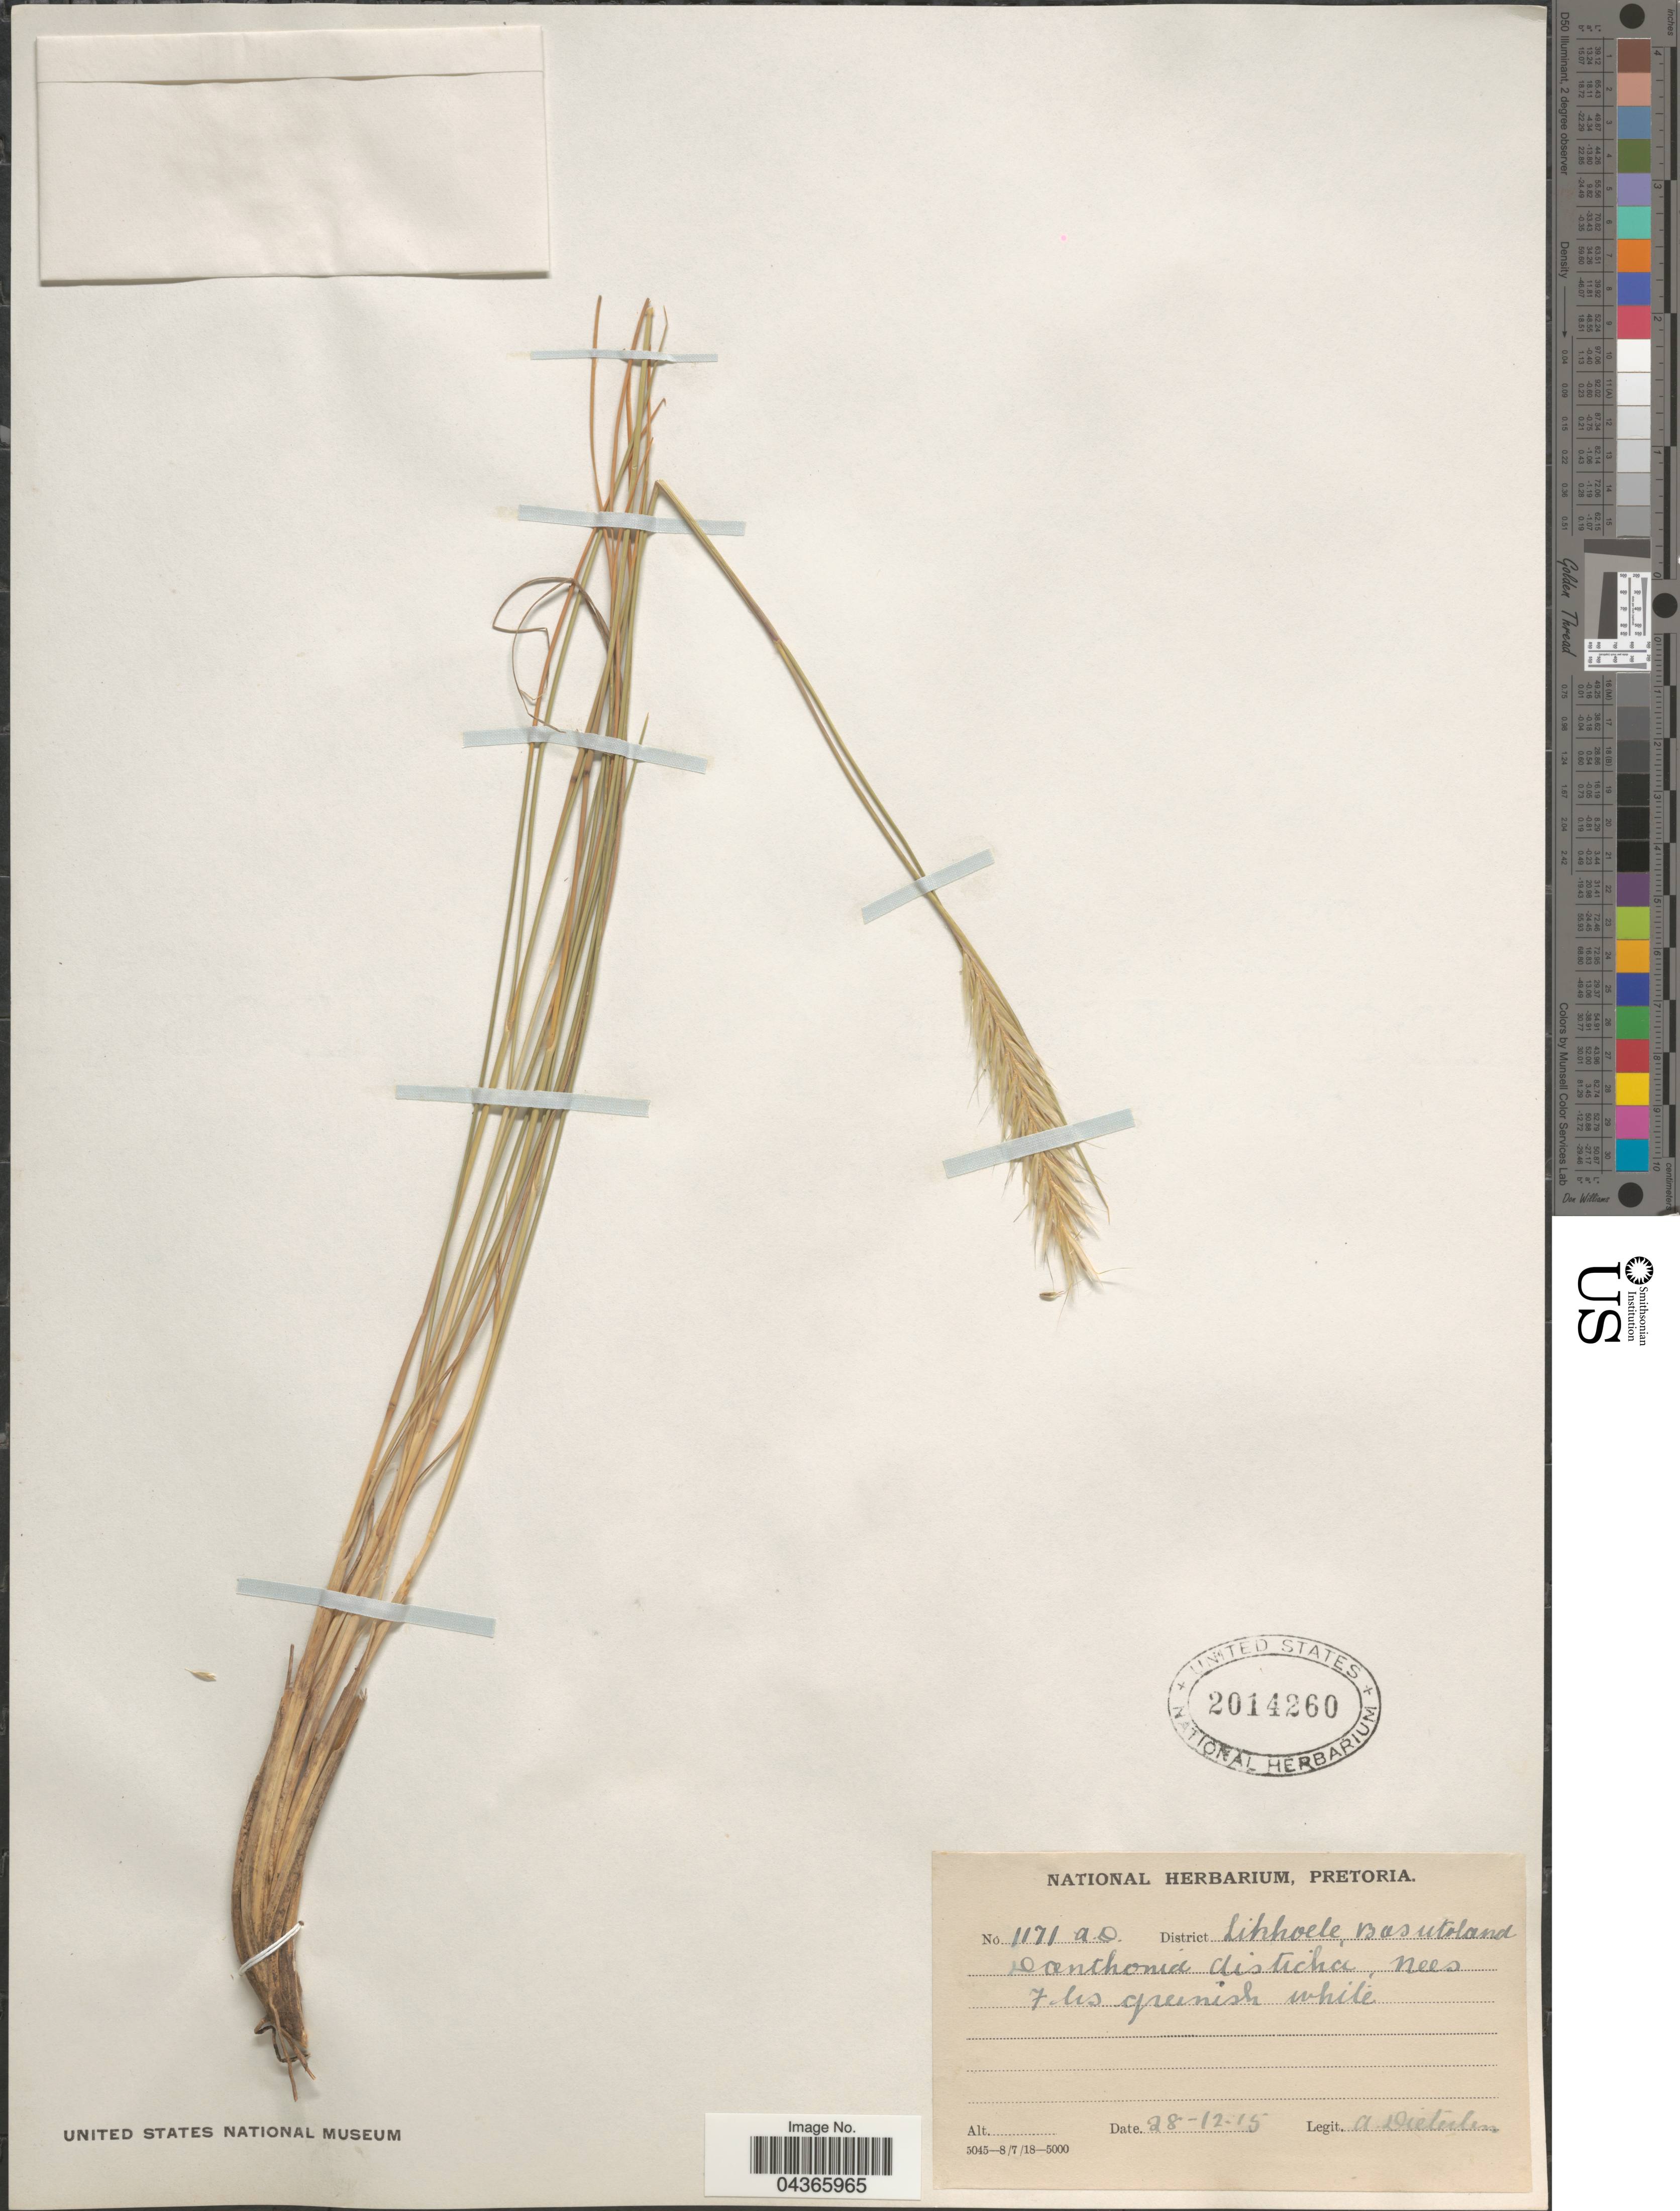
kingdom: Plantae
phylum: Tracheophyta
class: Liliopsida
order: Poales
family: Poaceae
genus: Tenaxia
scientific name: Tenaxia disticha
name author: (Nees) N.P. Barker & H.P. Linder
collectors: A. Dieterlen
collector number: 1171 A.D.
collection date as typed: Transcribed d/m/y: 28/12/15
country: Lesotho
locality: District Likhoele, Basutoland.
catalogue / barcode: US 2014260